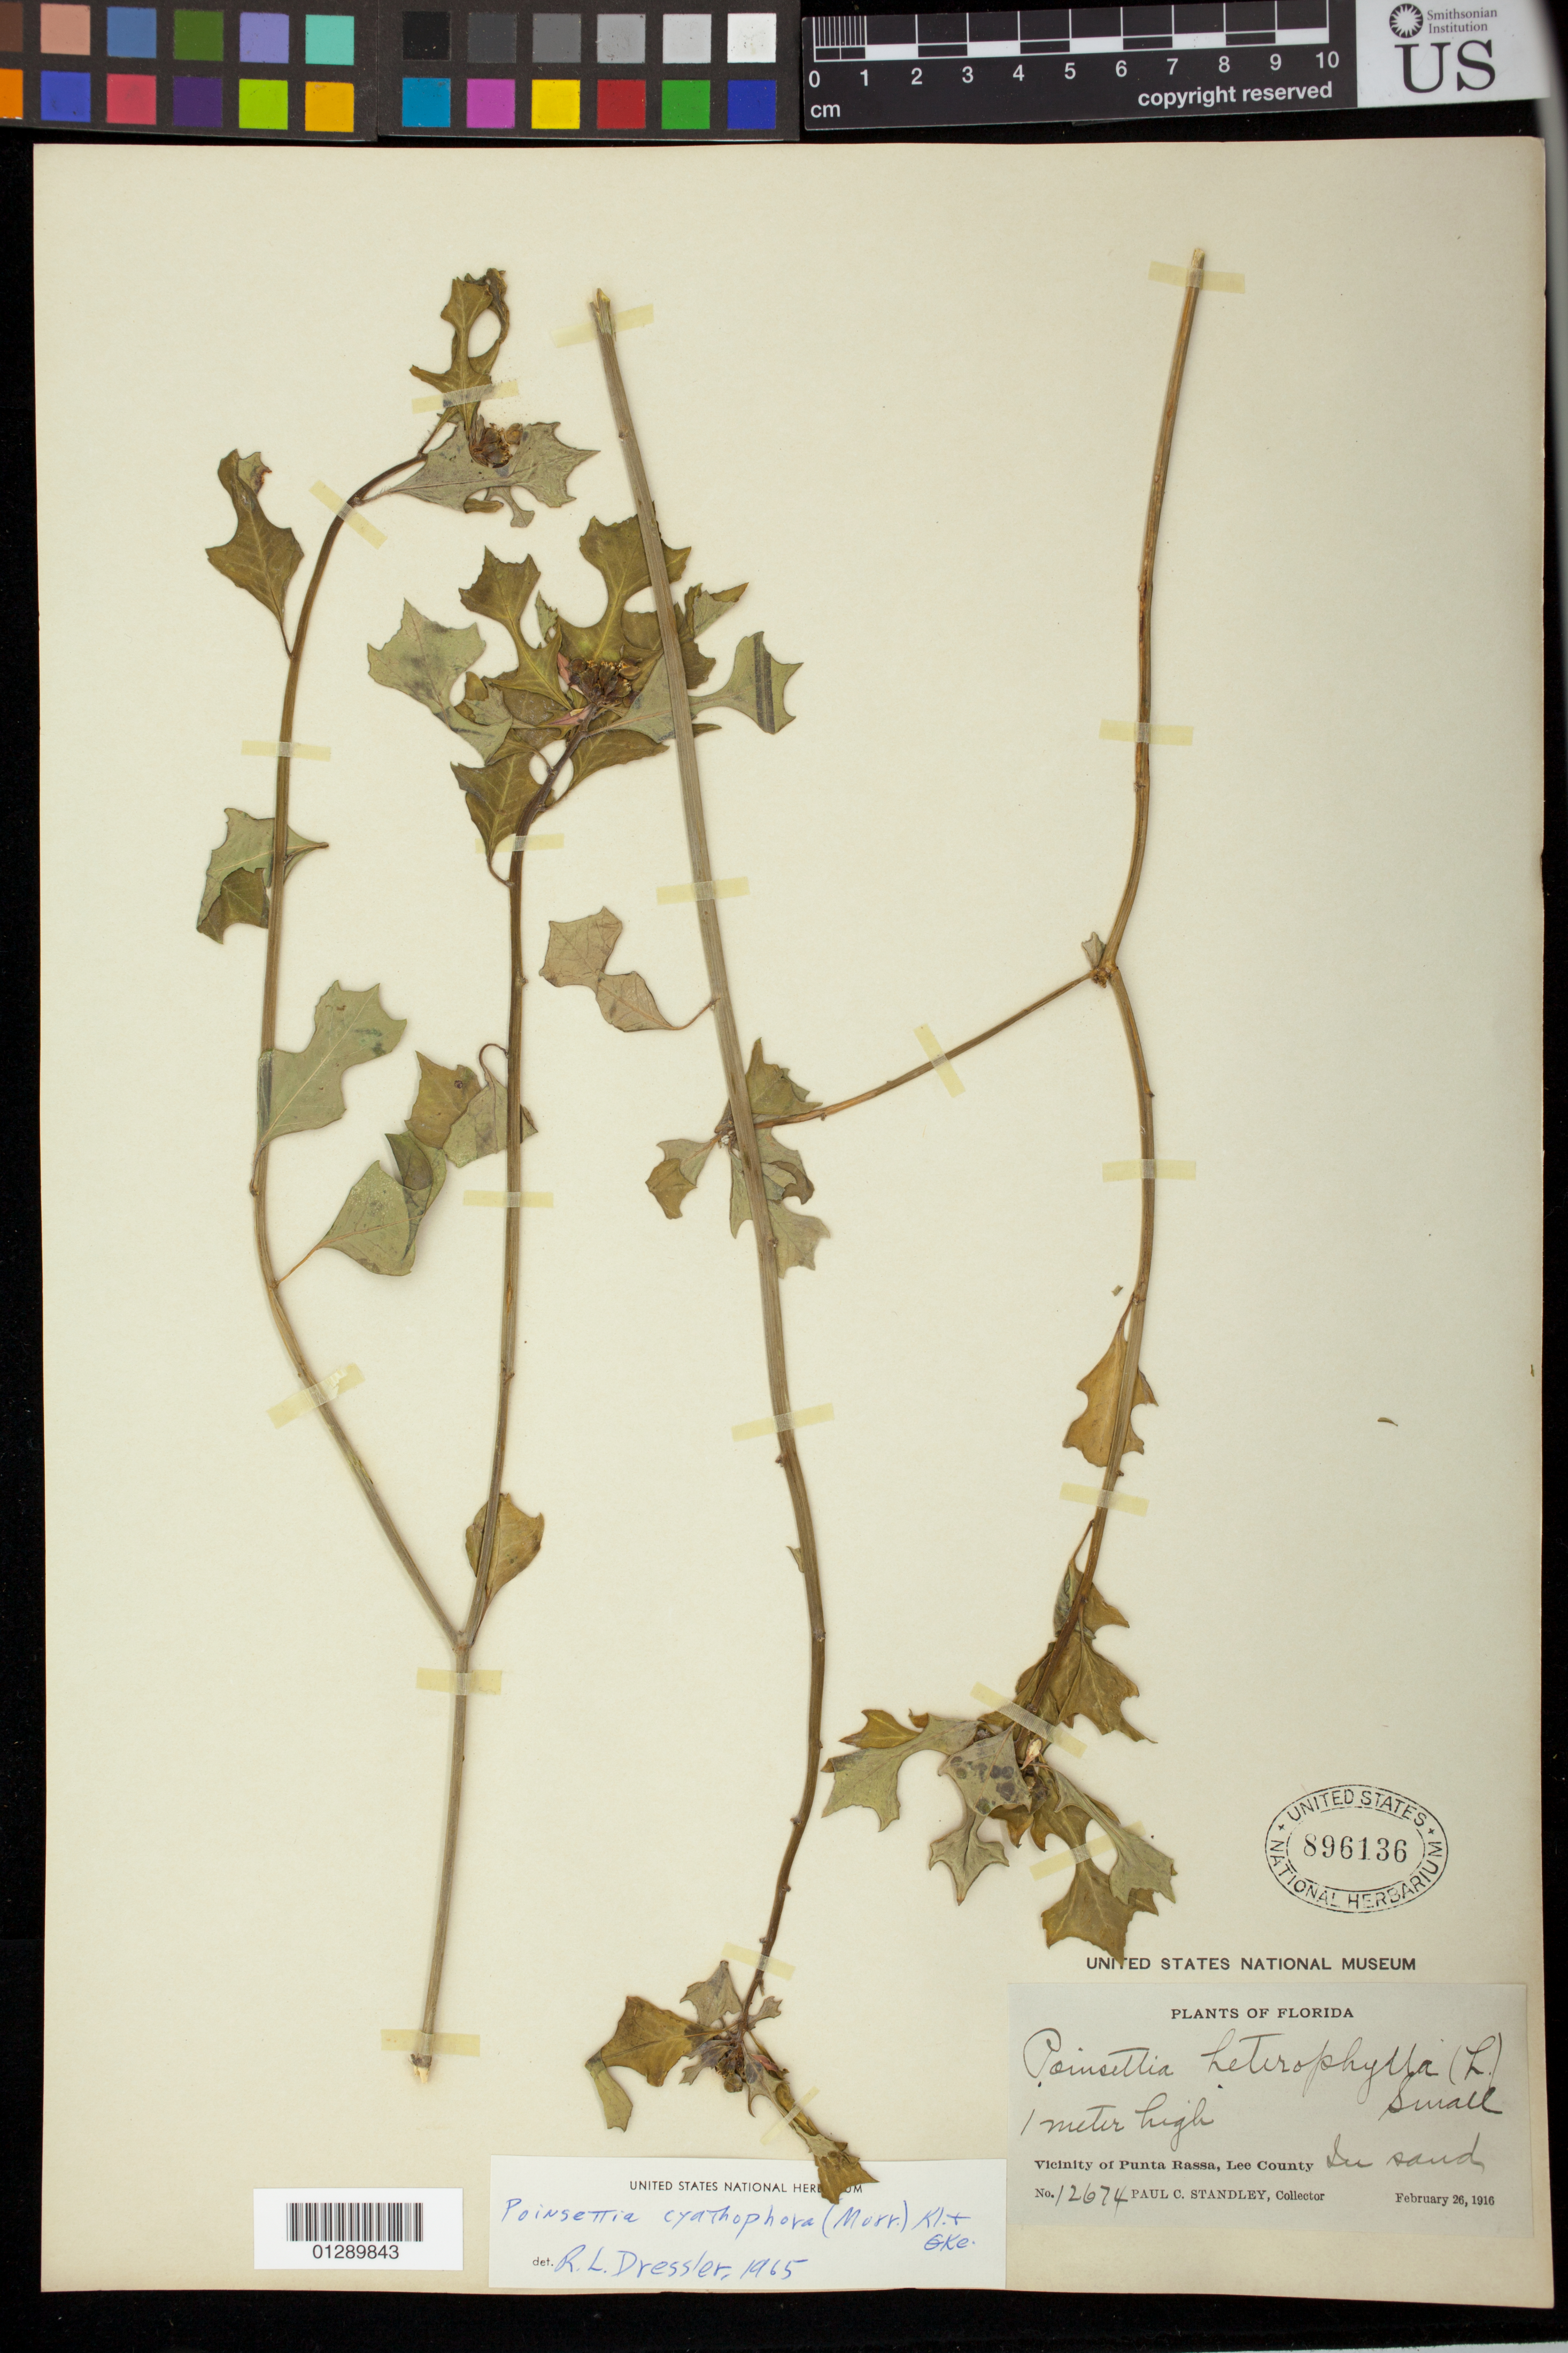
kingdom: Plantae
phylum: Tracheophyta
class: Magnoliopsida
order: Malpighiales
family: Euphorbiaceae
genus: Euphorbia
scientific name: Euphorbia heterophylla var. cyathophora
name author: (Murr.) Griseb.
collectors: P. C. Standley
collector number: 12674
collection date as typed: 26 Feb 1916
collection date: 1916-02-26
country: United States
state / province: Florida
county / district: Lee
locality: Vicinity of Punta Rassa.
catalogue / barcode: US 896136